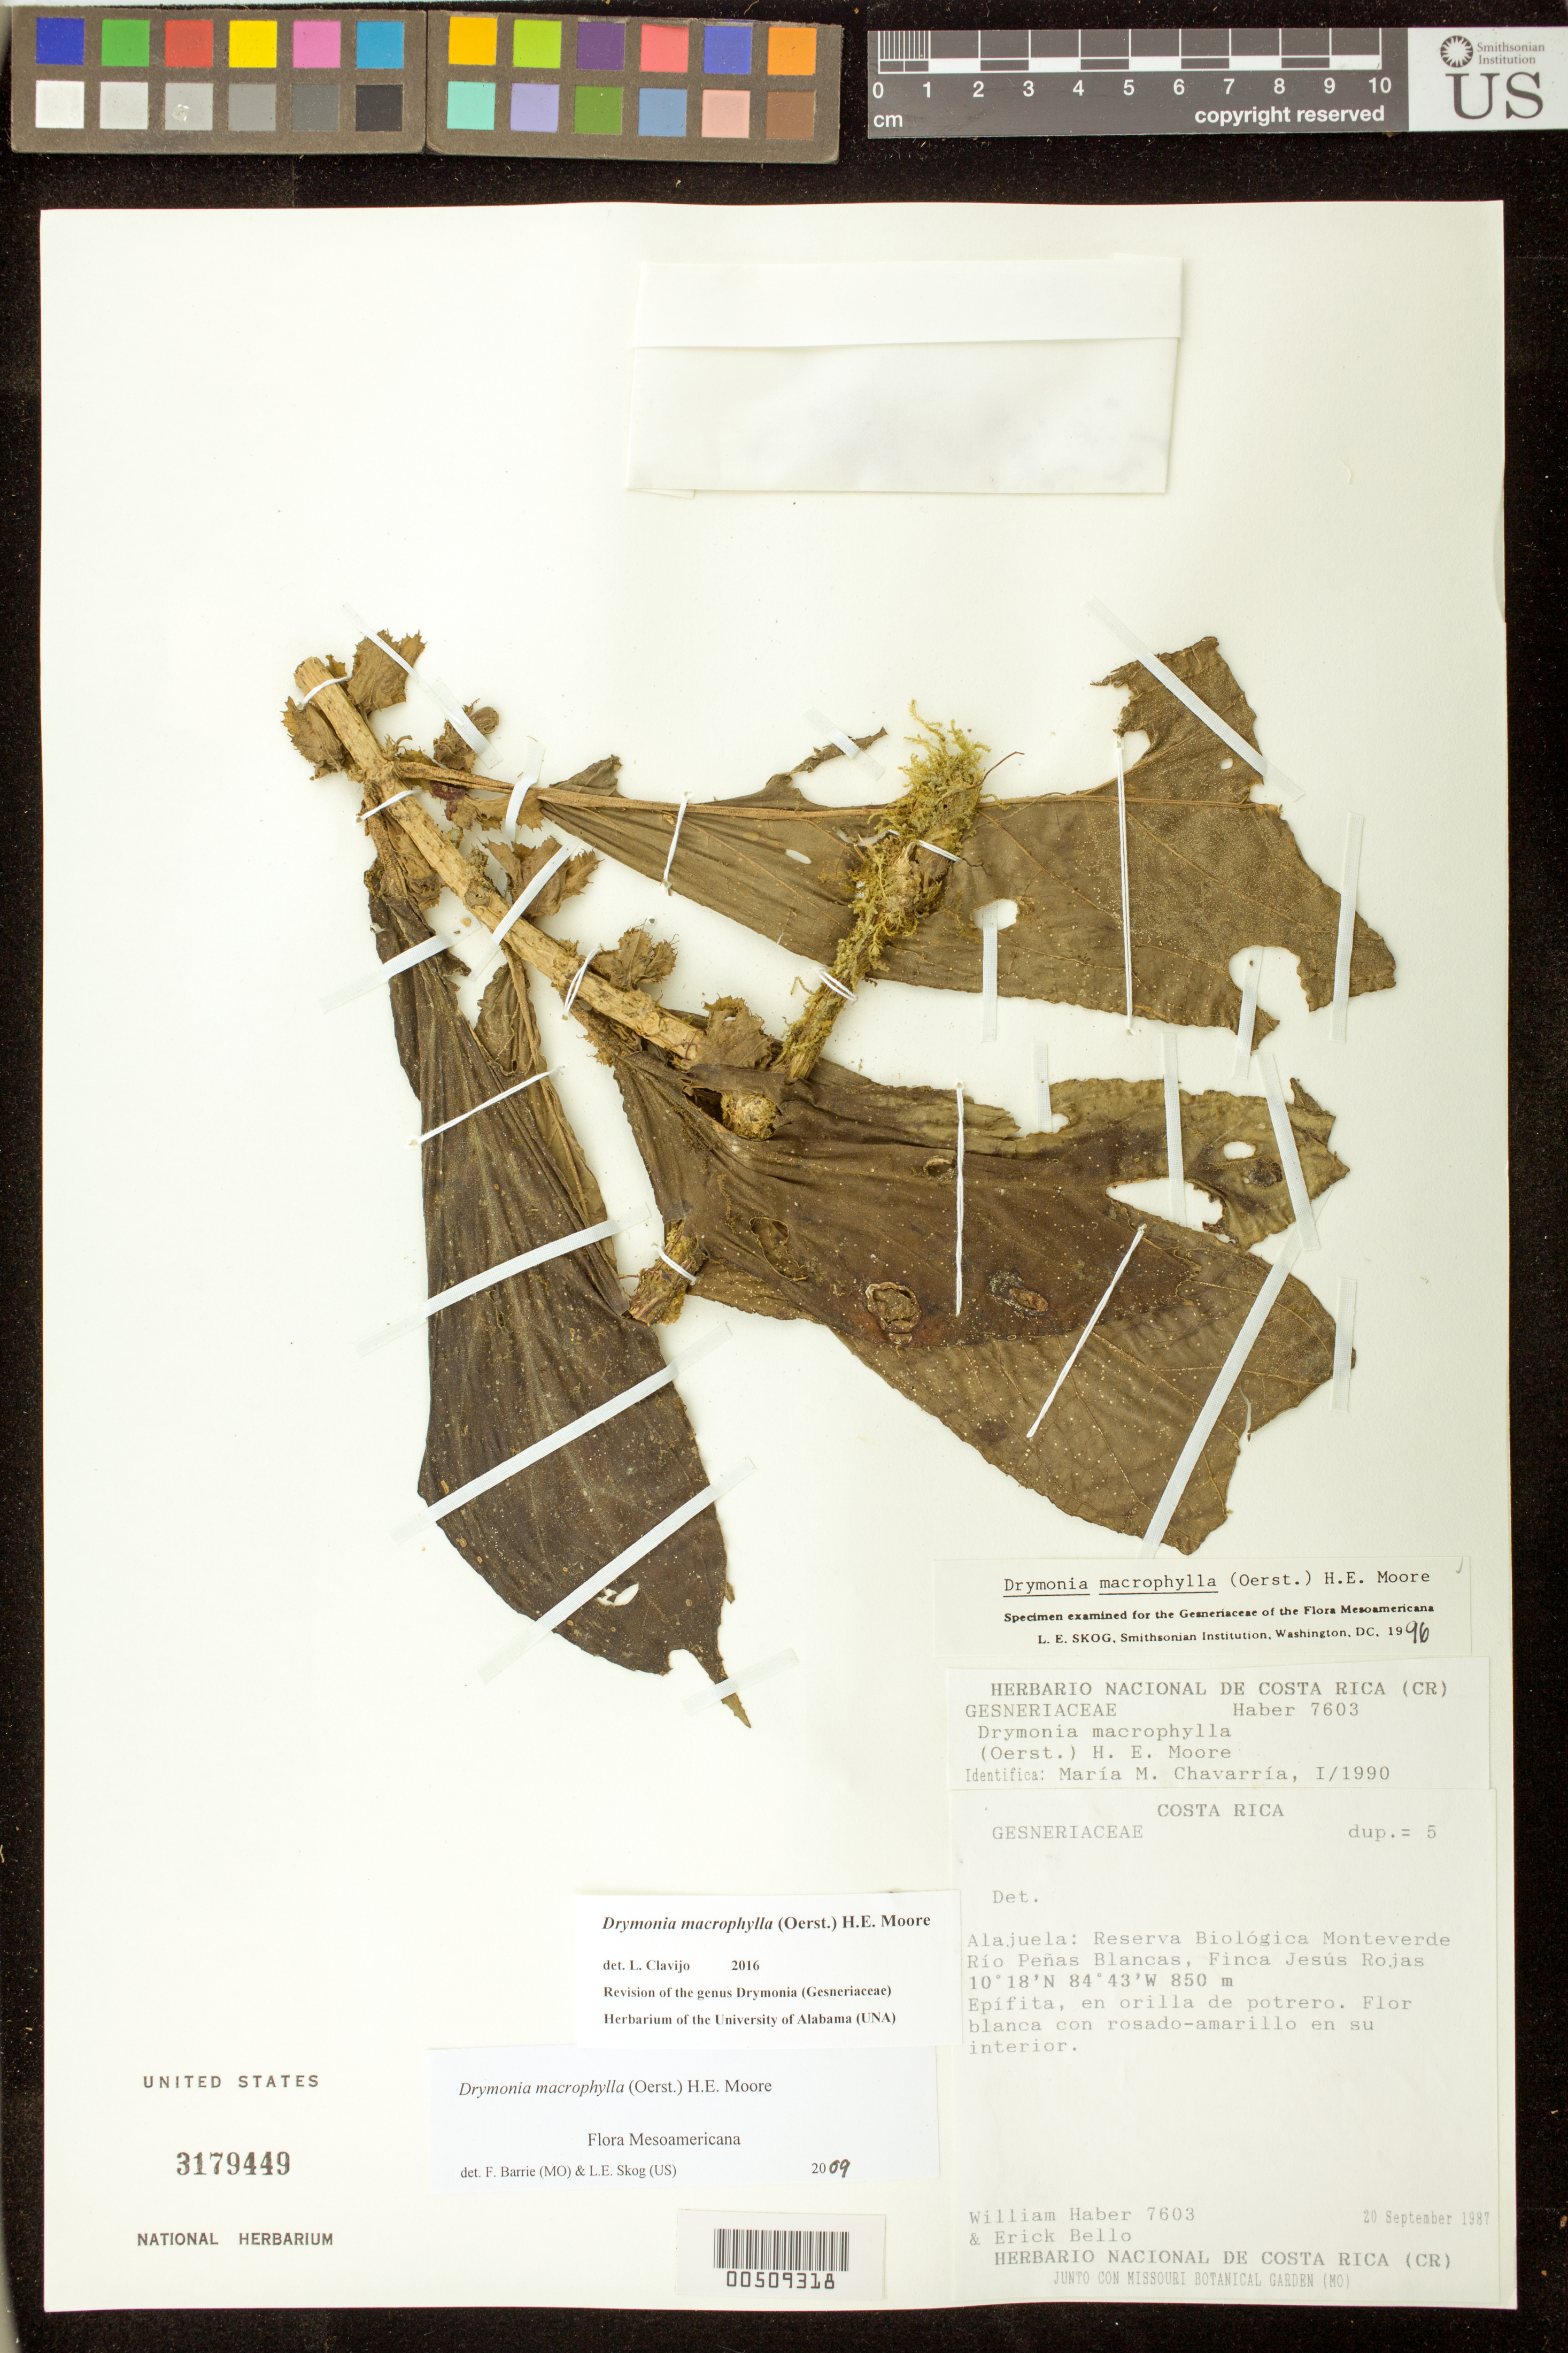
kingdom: Plantae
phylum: Tracheophyta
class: Magnoliopsida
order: Lamiales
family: Gesneriaceae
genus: Drymonia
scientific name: Drymonia macrophylla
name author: (Oerst.) H.E. Moore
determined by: Skog, Laurence E.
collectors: W. Haber & E. Bello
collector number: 7603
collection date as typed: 20 Sep 1987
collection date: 1987-09-20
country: Costa Rica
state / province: Alajuela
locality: Reserva Biológica Monteverde Río Peñas Blancas, Finca Jesús Rojas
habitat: en orilla de potrero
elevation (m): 850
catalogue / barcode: US 3179449